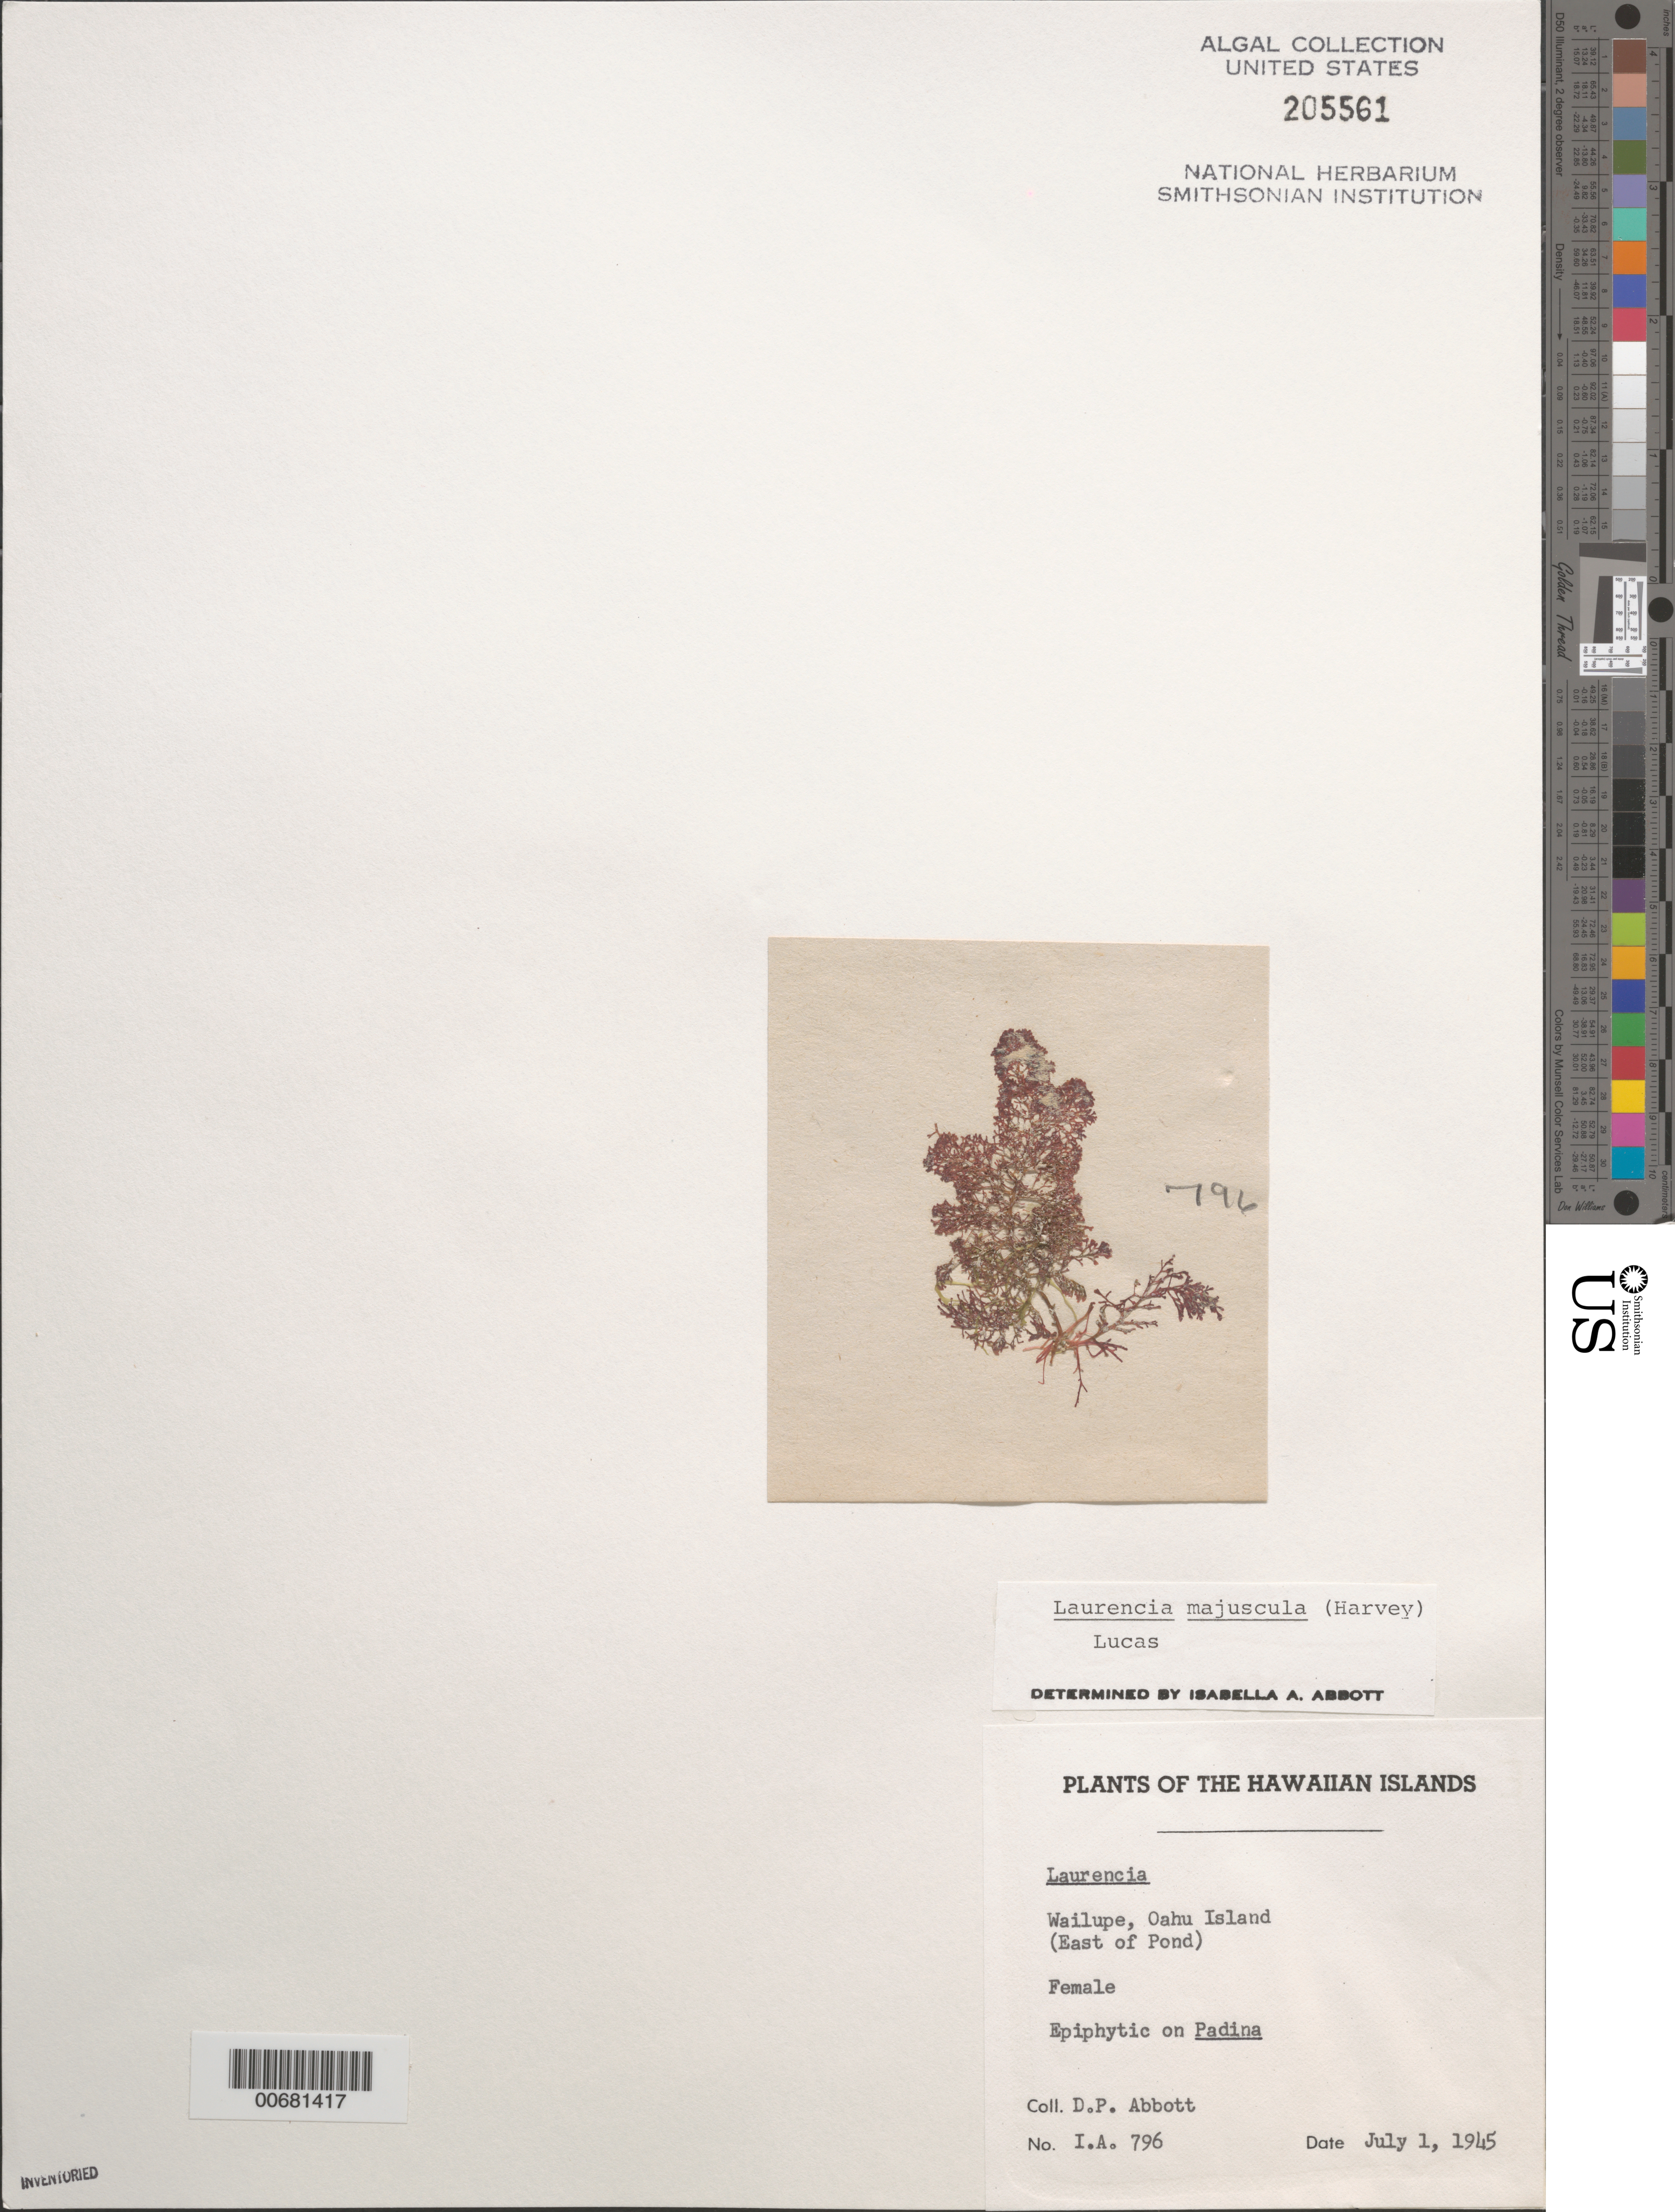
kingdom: Plantae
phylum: Rhodophyta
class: Florideophyceae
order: Ceramiales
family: Rhodomelaceae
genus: Laurencia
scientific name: Laurencia dendroidea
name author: J. Agardh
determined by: Algae name updating Project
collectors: D. P. Abbott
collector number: IAA 796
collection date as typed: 01 Jul 1945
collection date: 1945-07-01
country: United States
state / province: Hawaii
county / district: Honolulu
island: Oahu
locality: Wailupe, east of fishpond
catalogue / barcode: US 205561